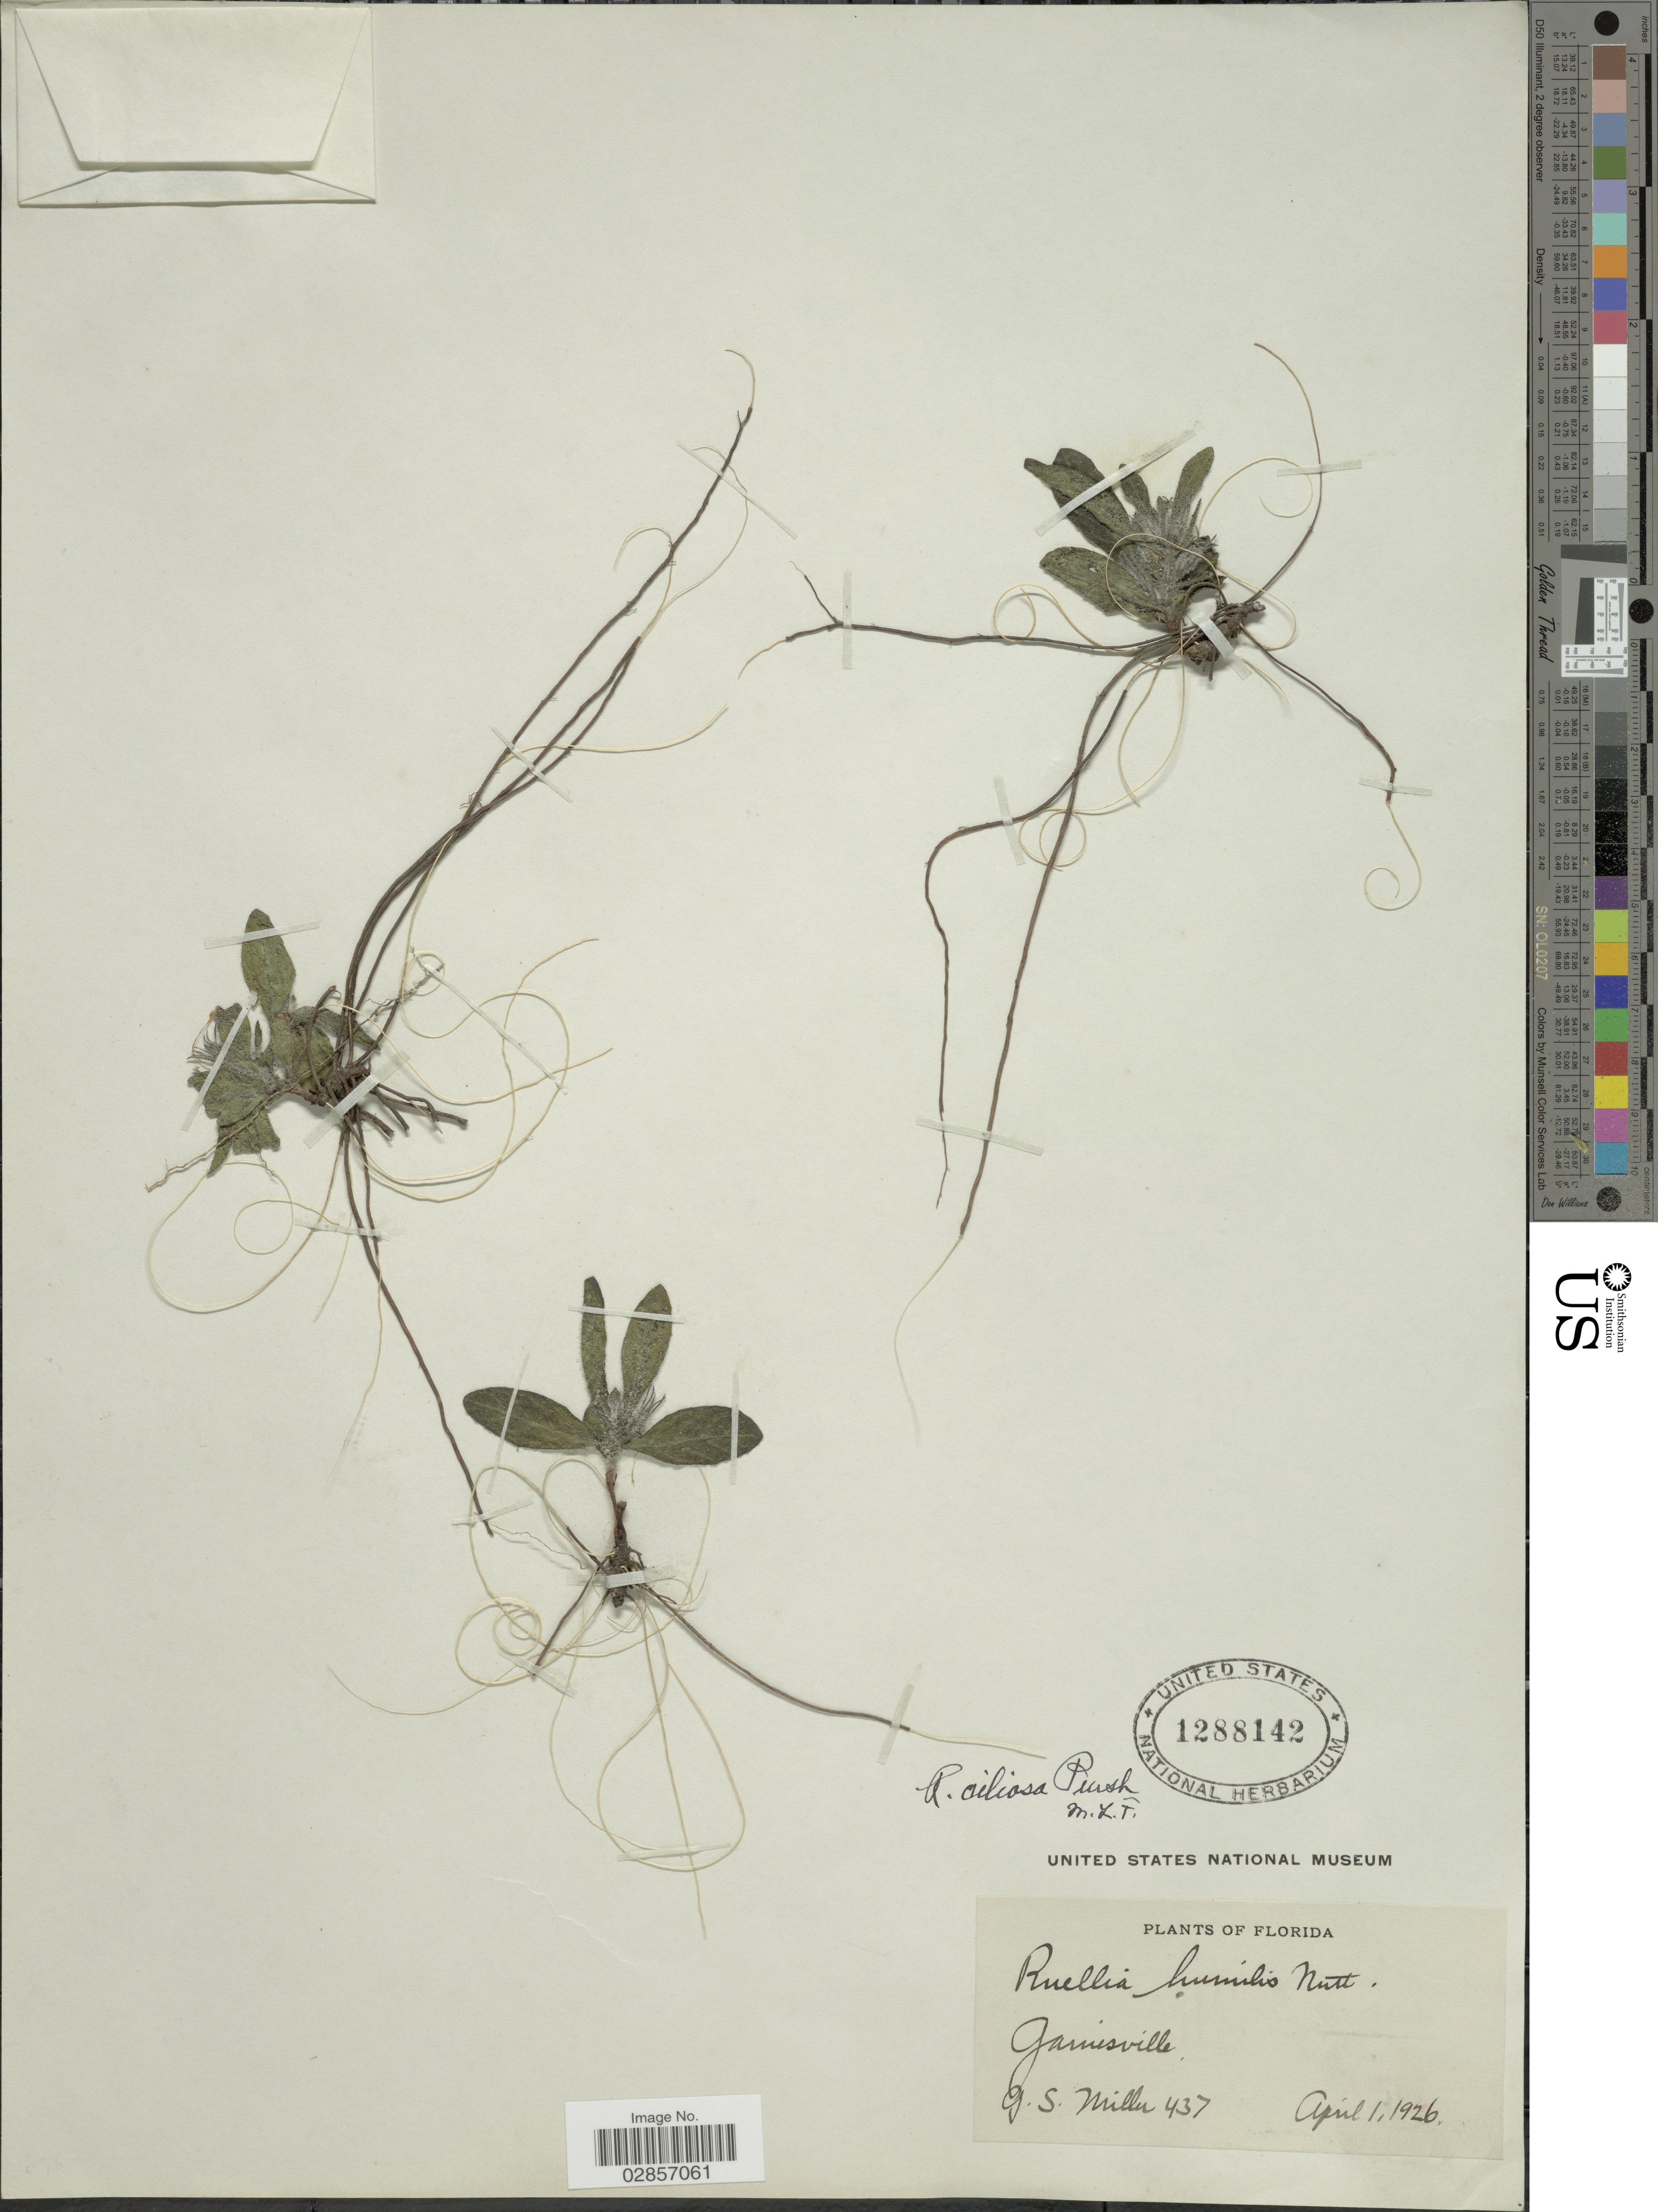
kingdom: Plantae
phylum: Tracheophyta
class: Magnoliopsida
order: Lamiales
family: Acanthaceae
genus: Ruellia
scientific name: Ruellia ciliosa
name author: Pursh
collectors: G. S. Miller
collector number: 437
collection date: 1926-04-01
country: United States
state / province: Florida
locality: Gainesville.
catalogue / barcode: US 1288142